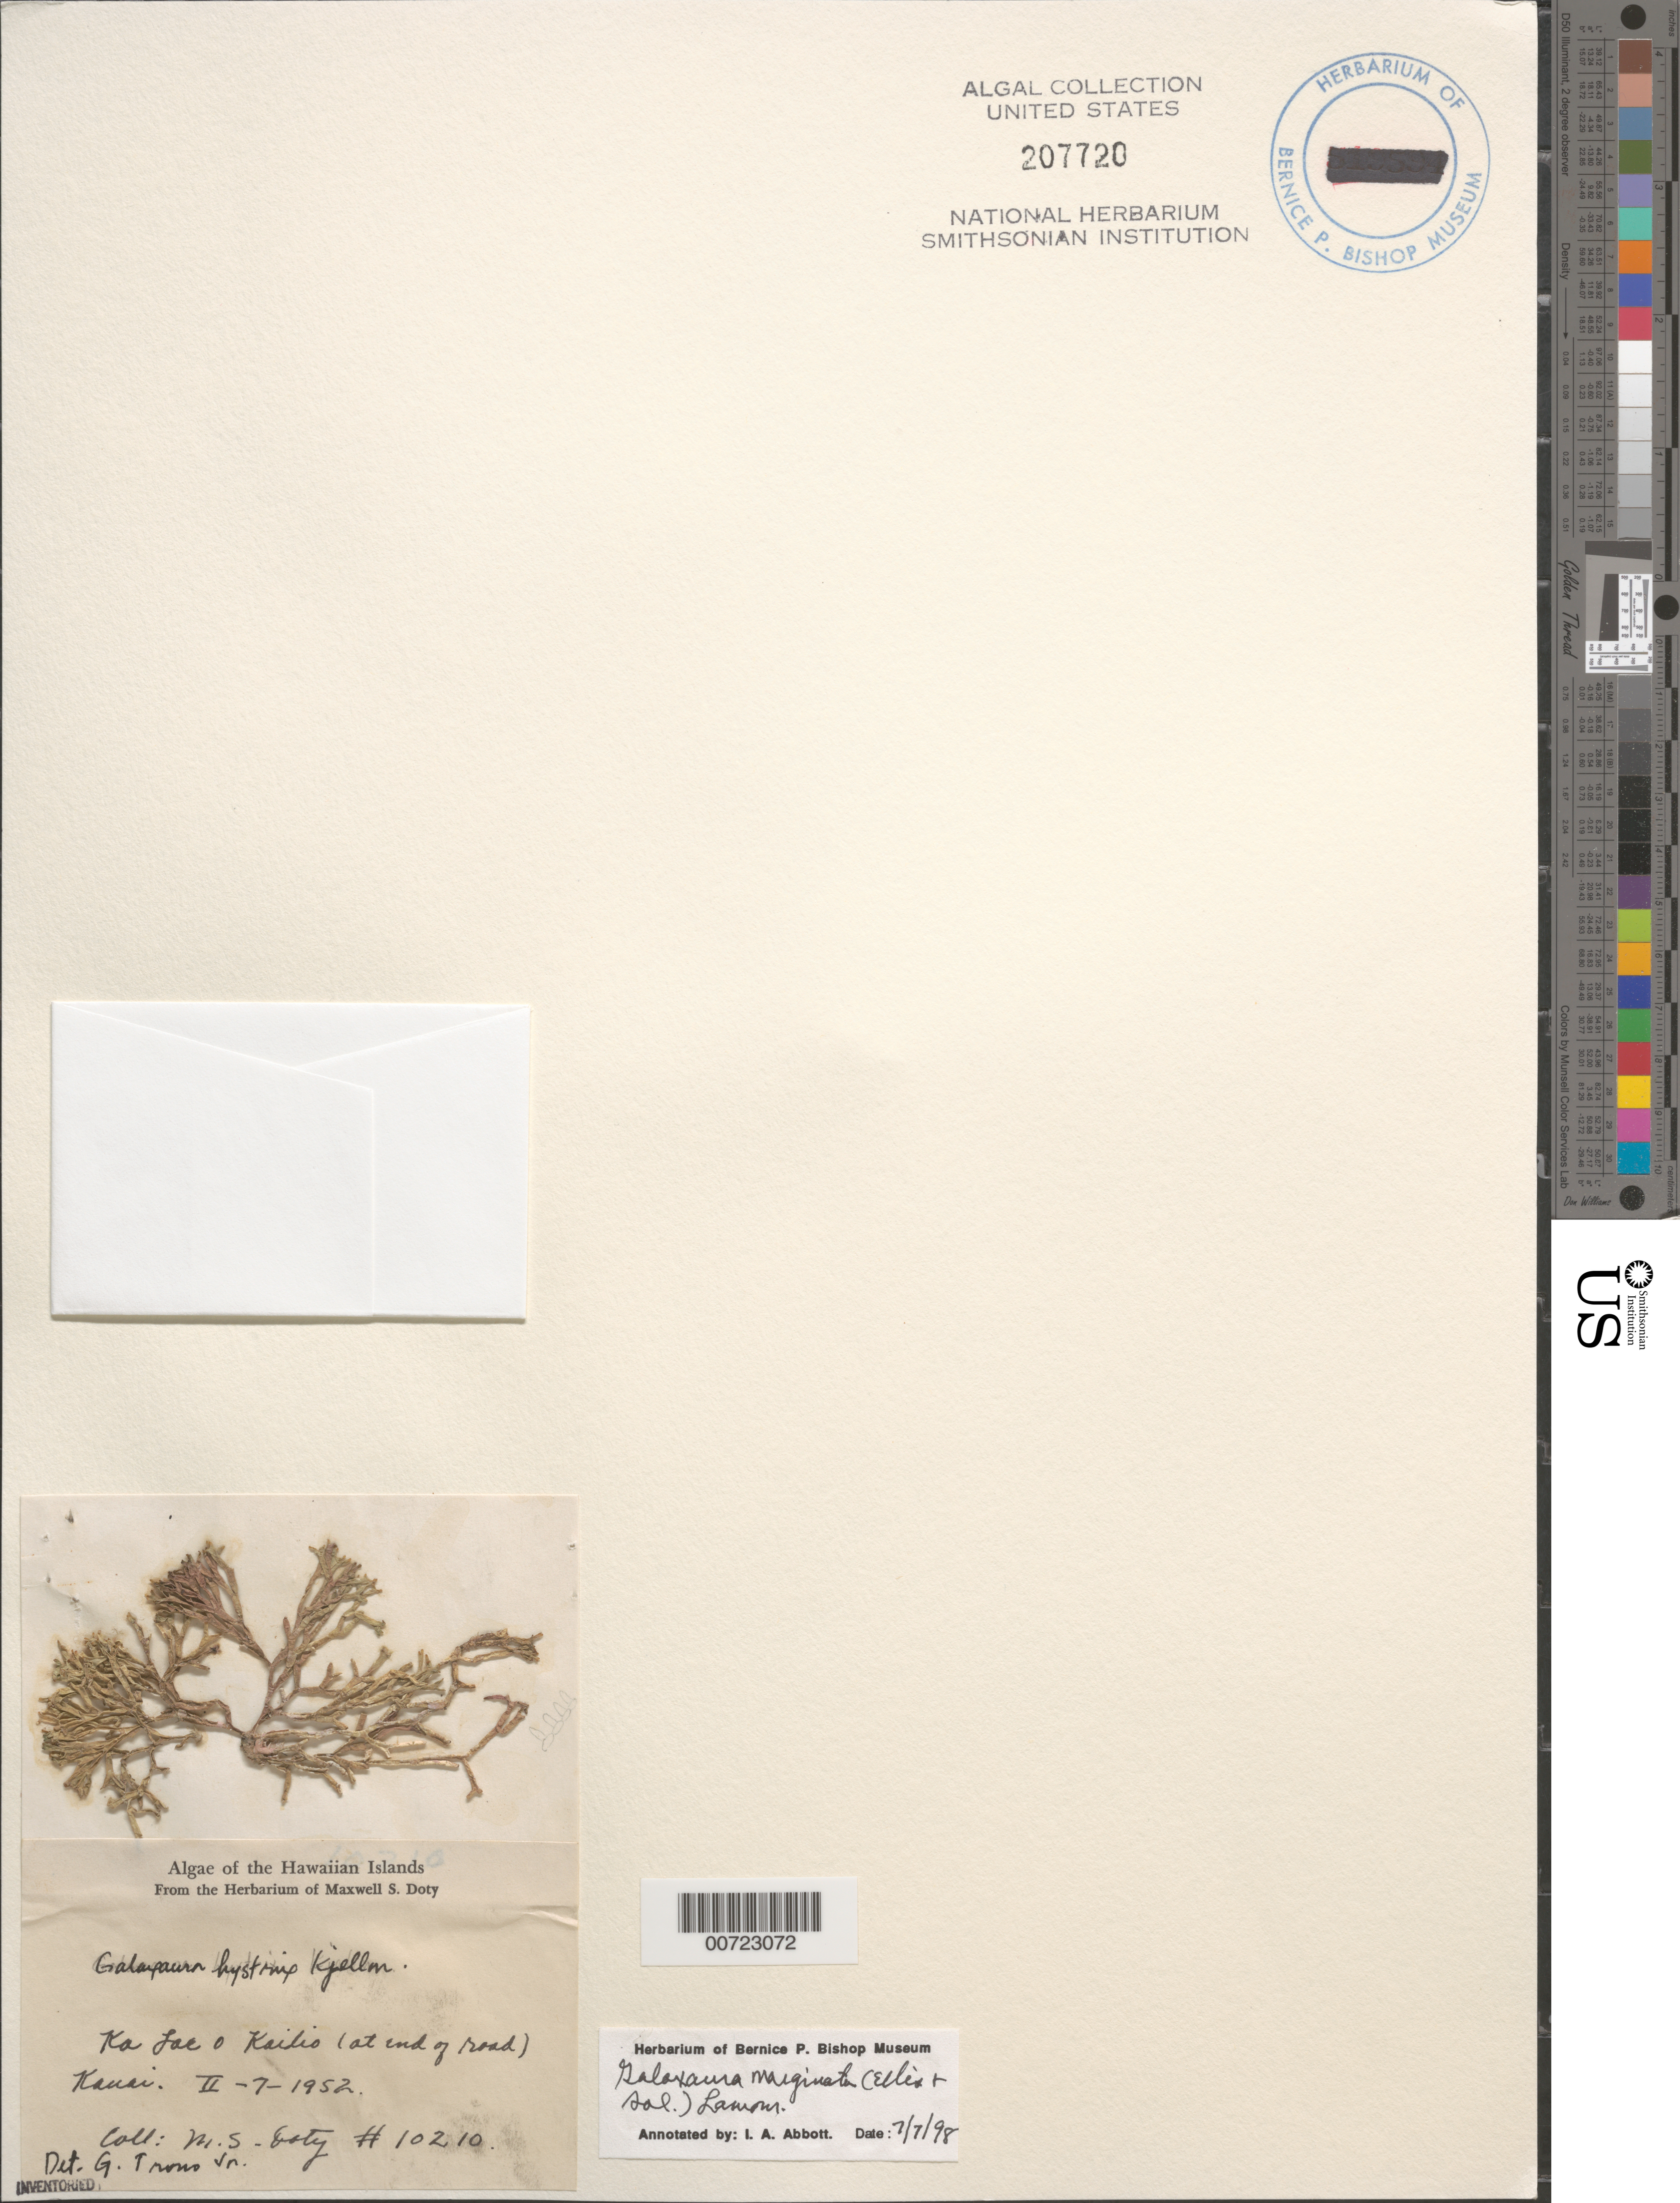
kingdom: Plantae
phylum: Rhodophyta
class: Florideophyceae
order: Nemaliales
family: Galaxauraceae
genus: Galaxaura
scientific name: Galaxaura marginata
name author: (J. Ellis & Sol.) J.V.Lamouroux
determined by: Abbott, Isabella A.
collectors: M. S. Doty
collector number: MSD 10210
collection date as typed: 07 Feb 1952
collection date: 1952-02-07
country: United States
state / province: Hawaii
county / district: Kauai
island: Kaua'i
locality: Ka Lae o Kailio, at end of road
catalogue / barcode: US 207720